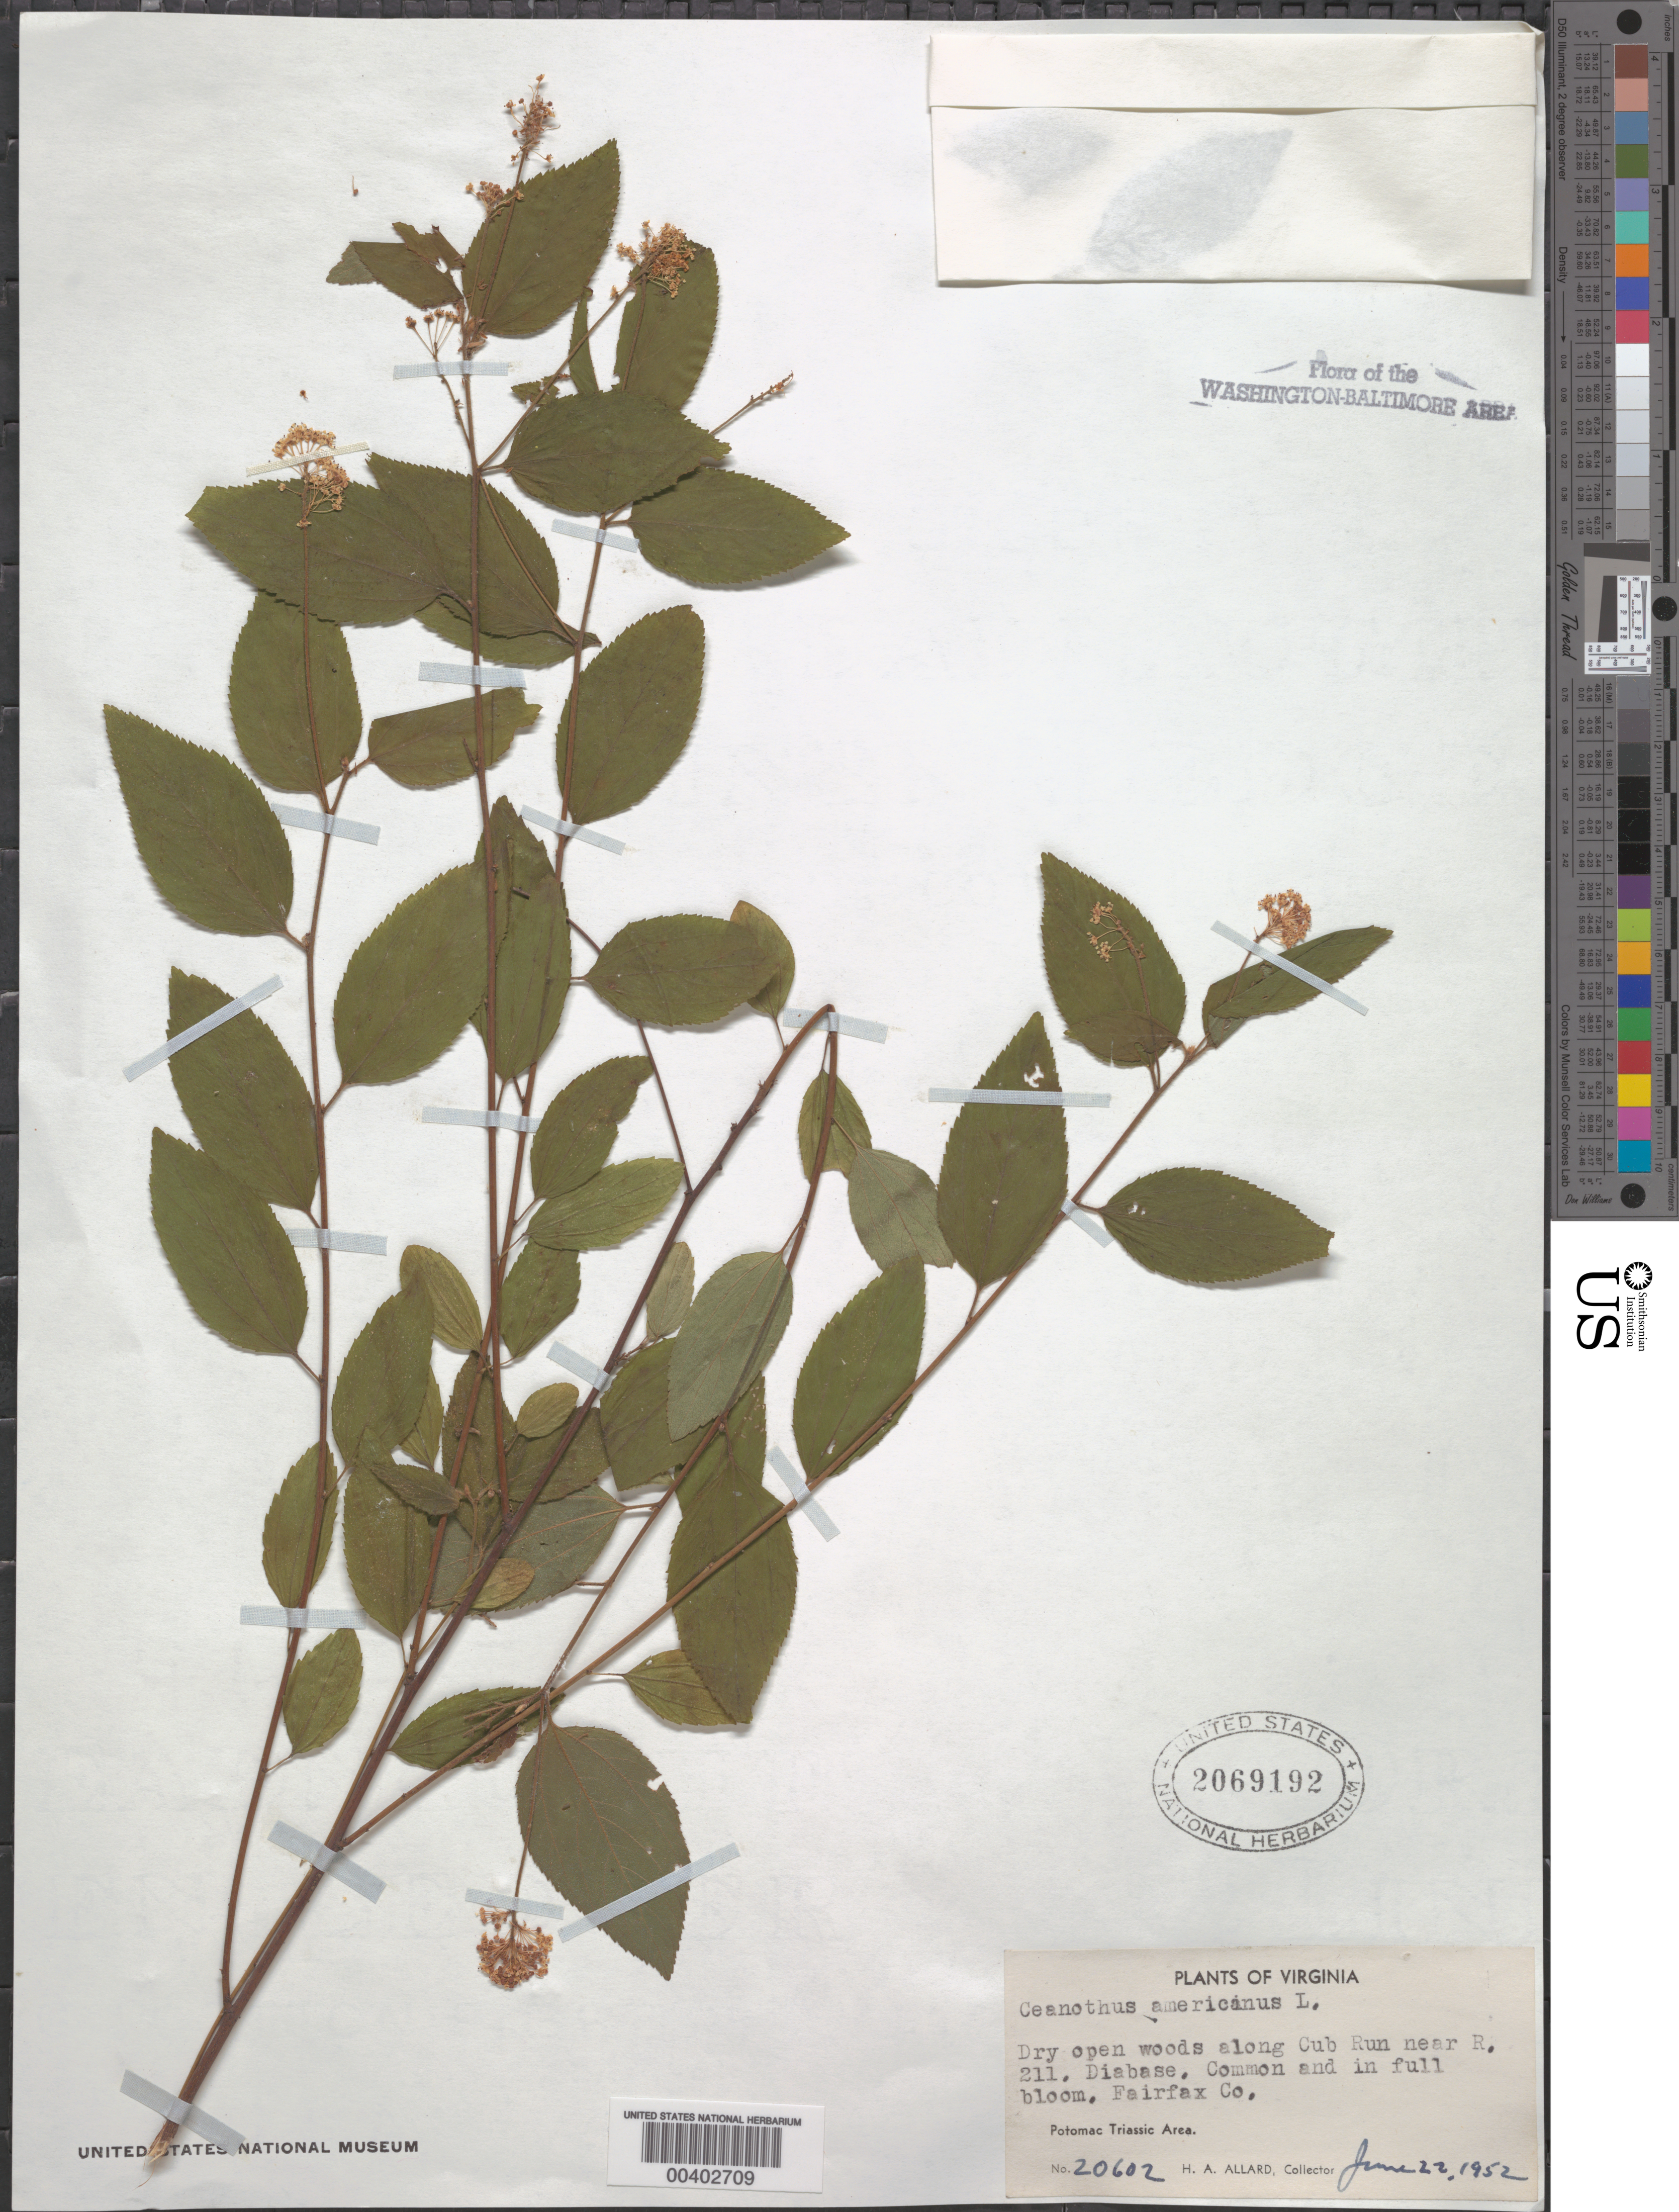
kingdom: Plantae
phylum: Tracheophyta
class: Magnoliopsida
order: Rosales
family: Rhamnaceae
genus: Ceanothus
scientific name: Ceanothus americanus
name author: L.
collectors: H. A. Allard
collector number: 20602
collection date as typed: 22 Jun 1952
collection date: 1952-06-22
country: United States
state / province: Virginia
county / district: Fairfax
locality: Cub Run, Route 211 vicinity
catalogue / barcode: US 2069192